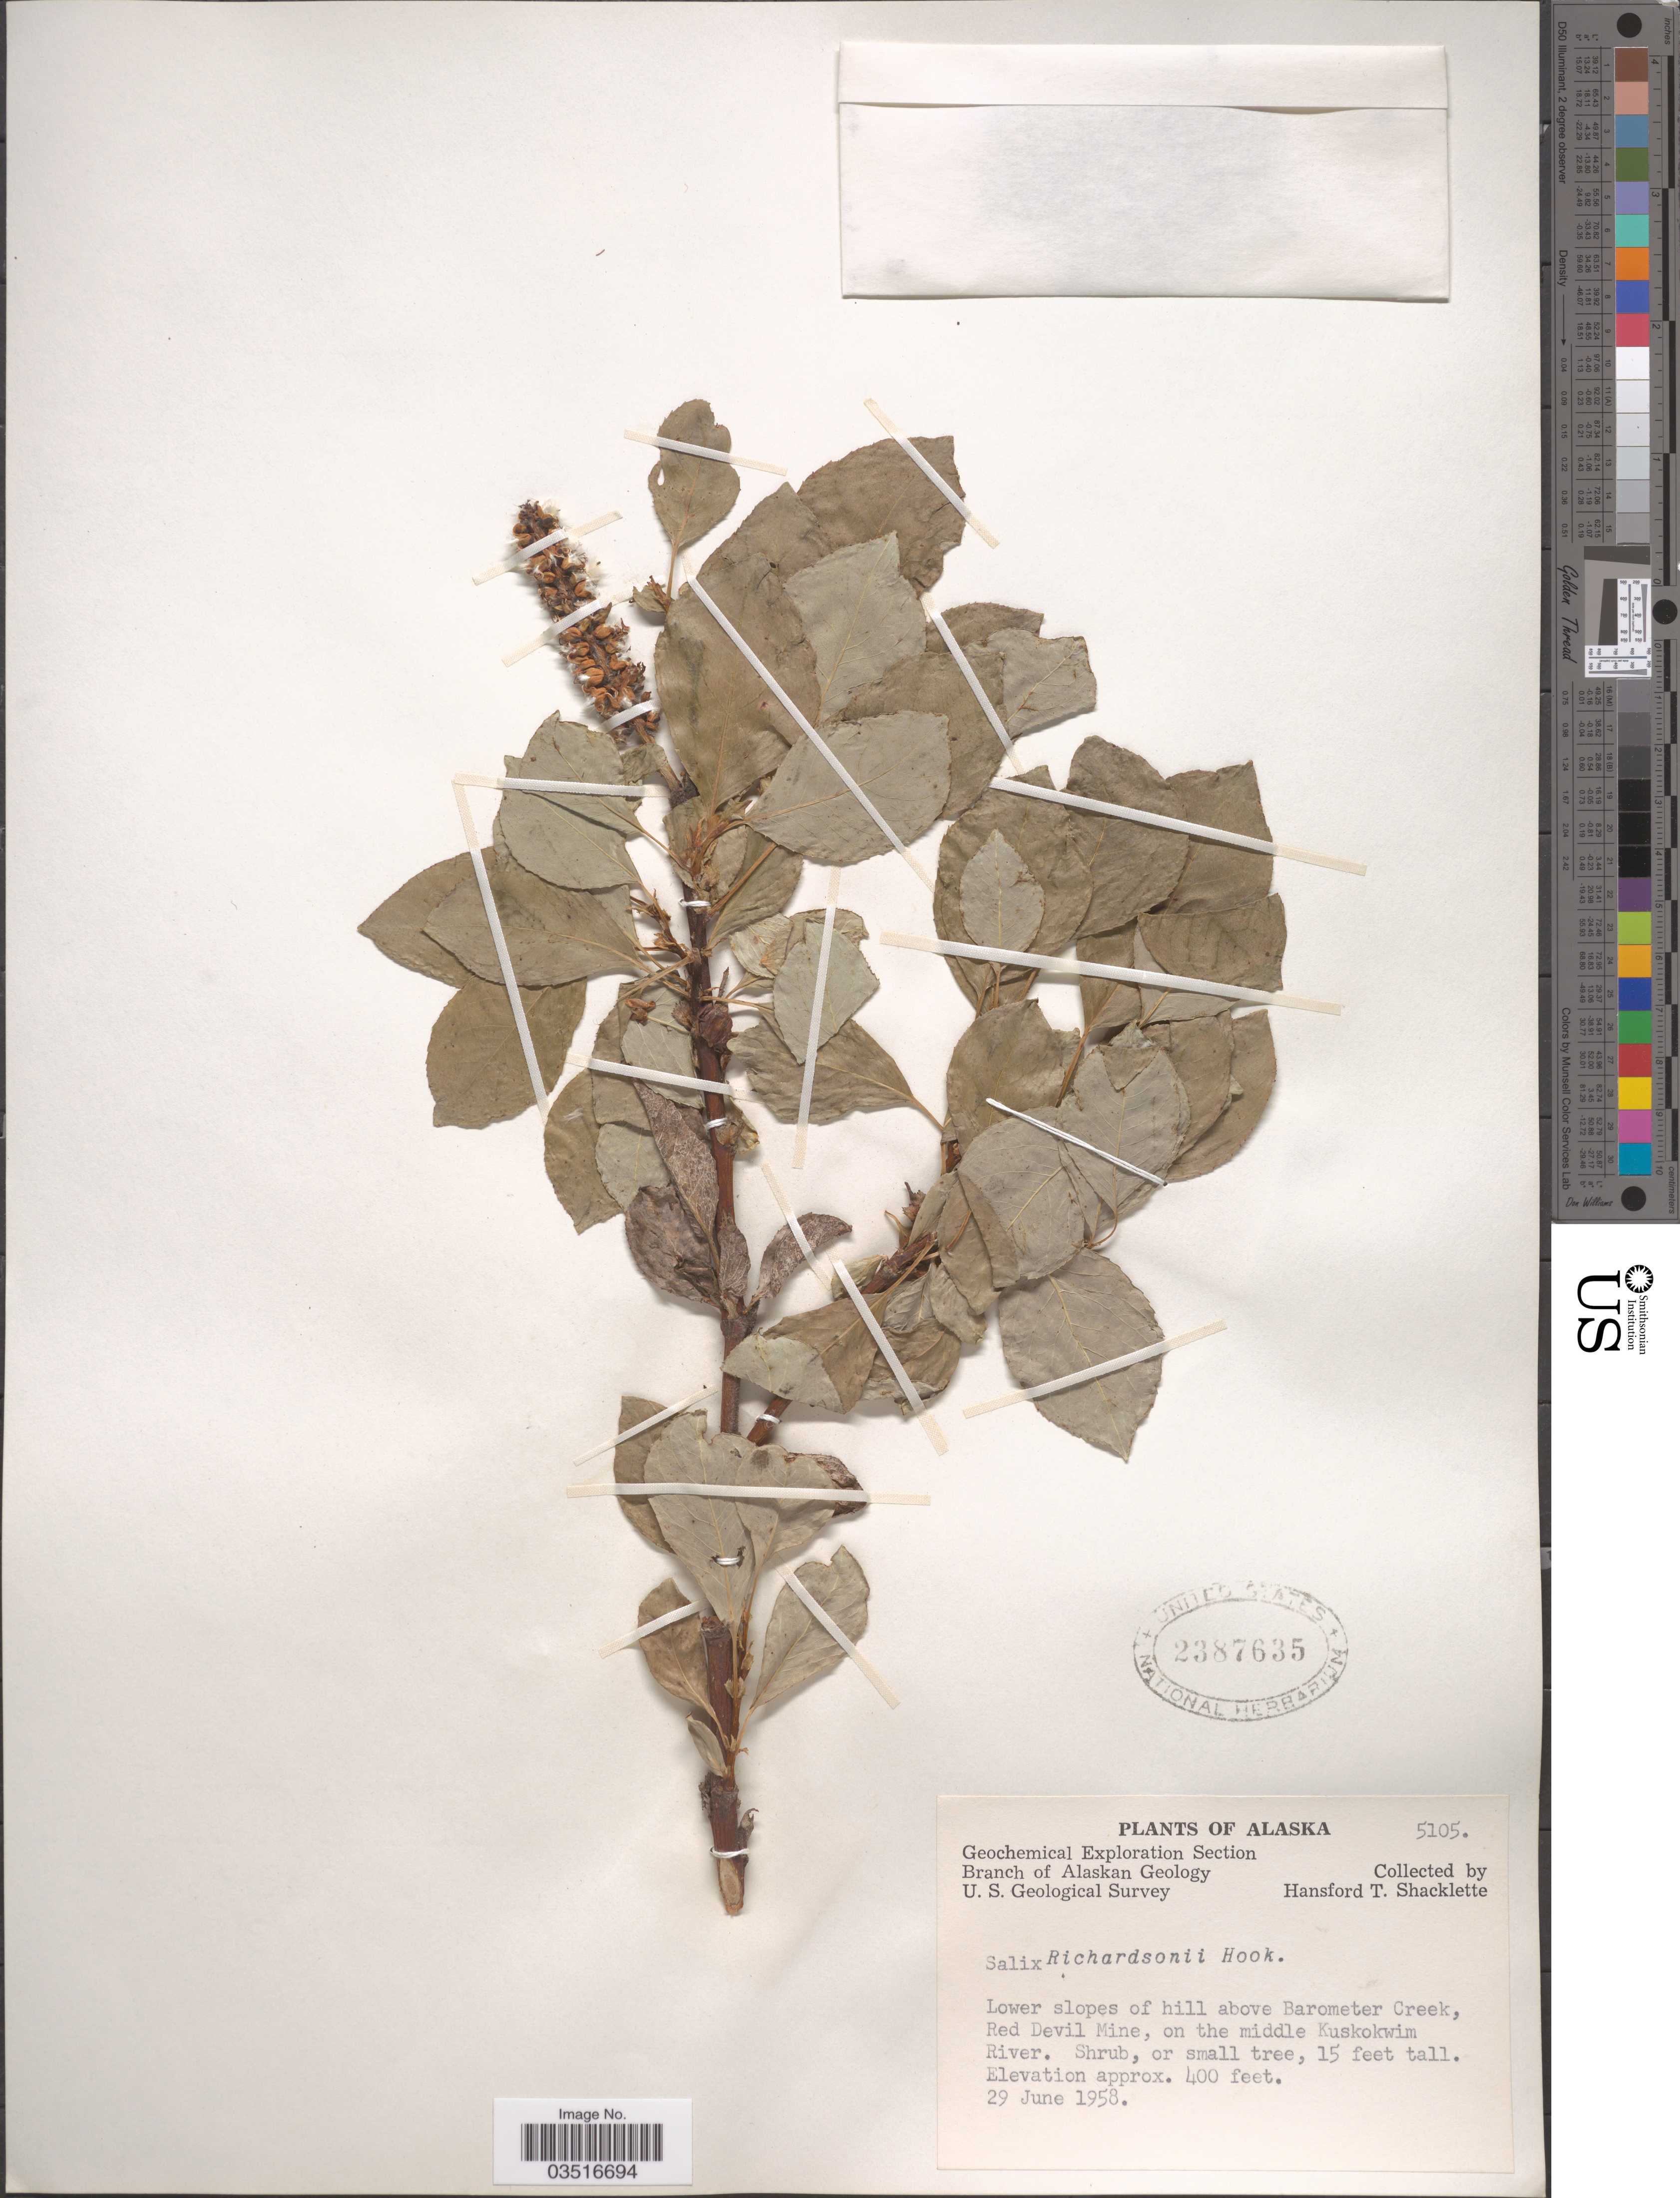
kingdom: Plantae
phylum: Tracheophyta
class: Magnoliopsida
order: Malpighiales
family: Salicaceae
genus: Salix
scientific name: Salix richardsonii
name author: Hook.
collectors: H. Shacklette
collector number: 5105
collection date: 1958-06-29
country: United States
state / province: Alaska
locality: Lower slopes of hill above Barometer Creek, Red Devile Mine, on the middle Kuskokwim River.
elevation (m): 122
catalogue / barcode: US 2387635